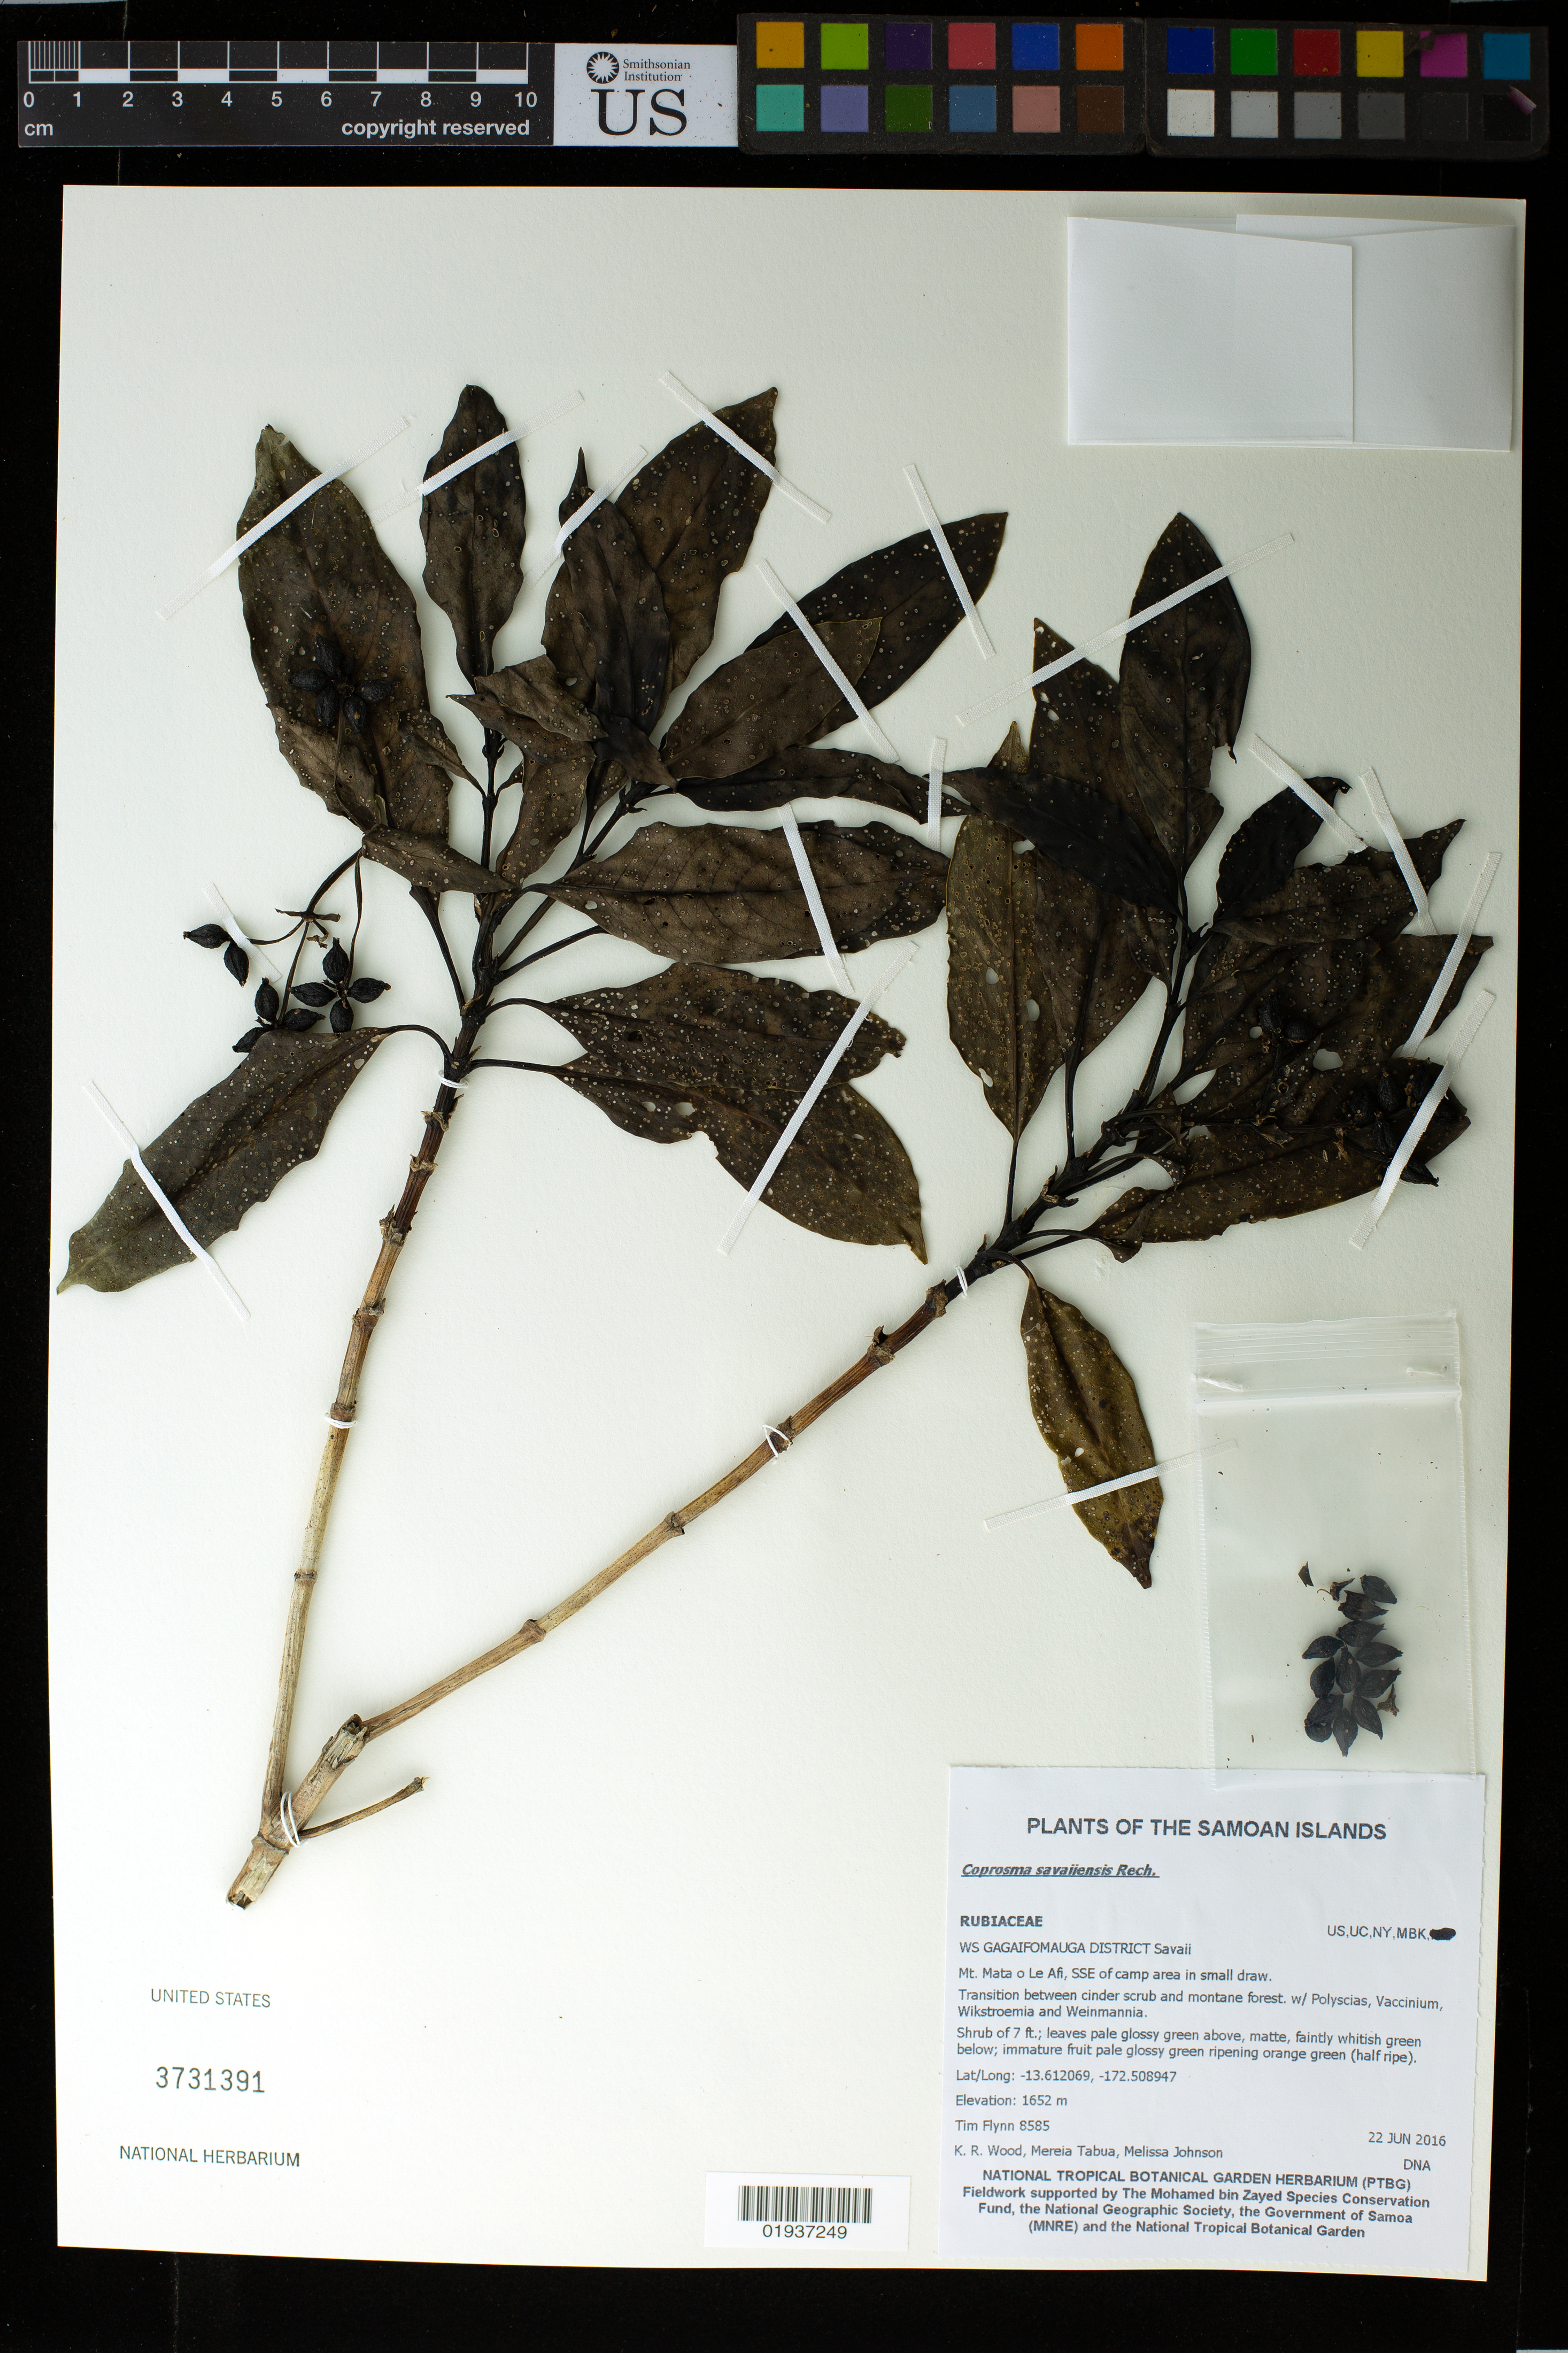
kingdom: Plantae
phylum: Tracheophyta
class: Magnoliopsida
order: Gentianales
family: Rubiaceae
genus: Coprosma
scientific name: Coprosma savaiiensis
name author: Rech.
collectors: T. W. Flynn, K. R. Wood, M. Johnson & M. Tabua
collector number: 8585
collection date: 2016-06-22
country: Samoa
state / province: Gagaifomauga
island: Savai'i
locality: Gagaifomauga District, Mt. Mata o Le Afi, SSE of camp area in small draw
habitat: Transition between cinder scrub and montane forest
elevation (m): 1651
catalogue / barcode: US 3731391